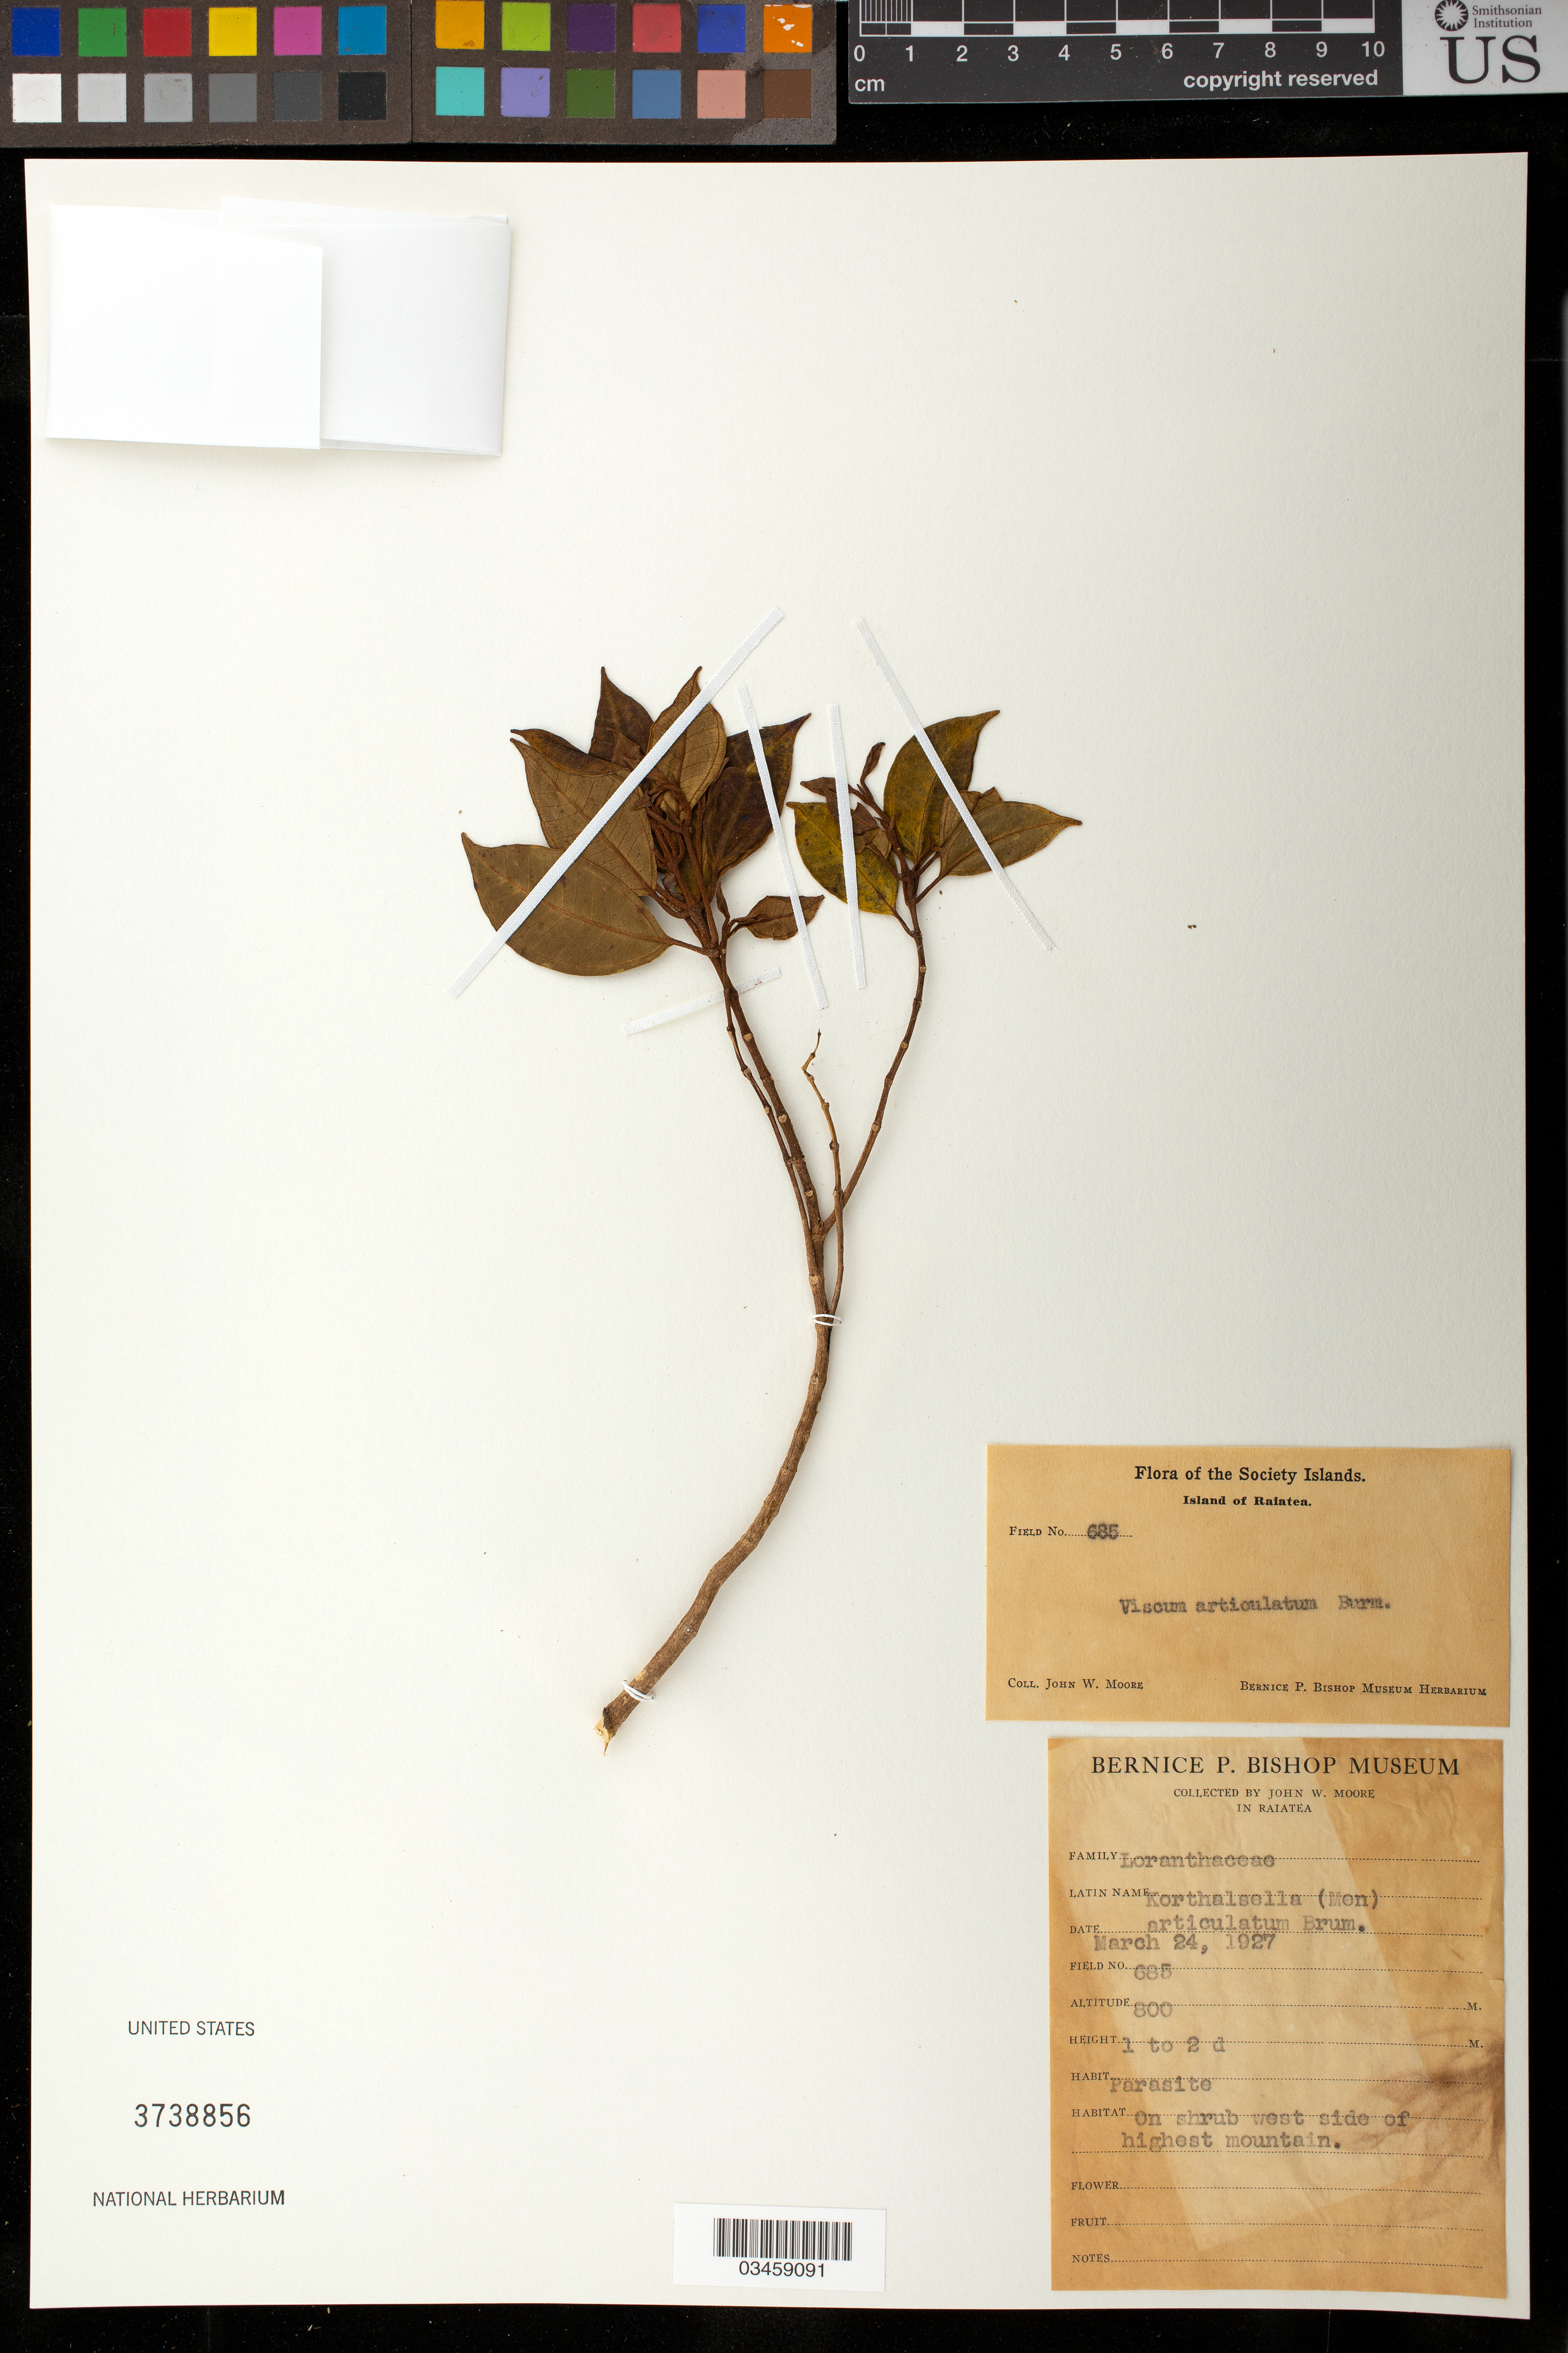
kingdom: Plantae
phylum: Tracheophyta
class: Magnoliopsida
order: Santalales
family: Viscaceae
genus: Viscum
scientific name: Viscum articulatum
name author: Burm. f.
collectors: J. W. Moore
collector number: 685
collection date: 1927-03-24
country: French Polynesia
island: Raiatea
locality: W side of highest mountain.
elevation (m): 800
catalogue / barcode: US 3738856